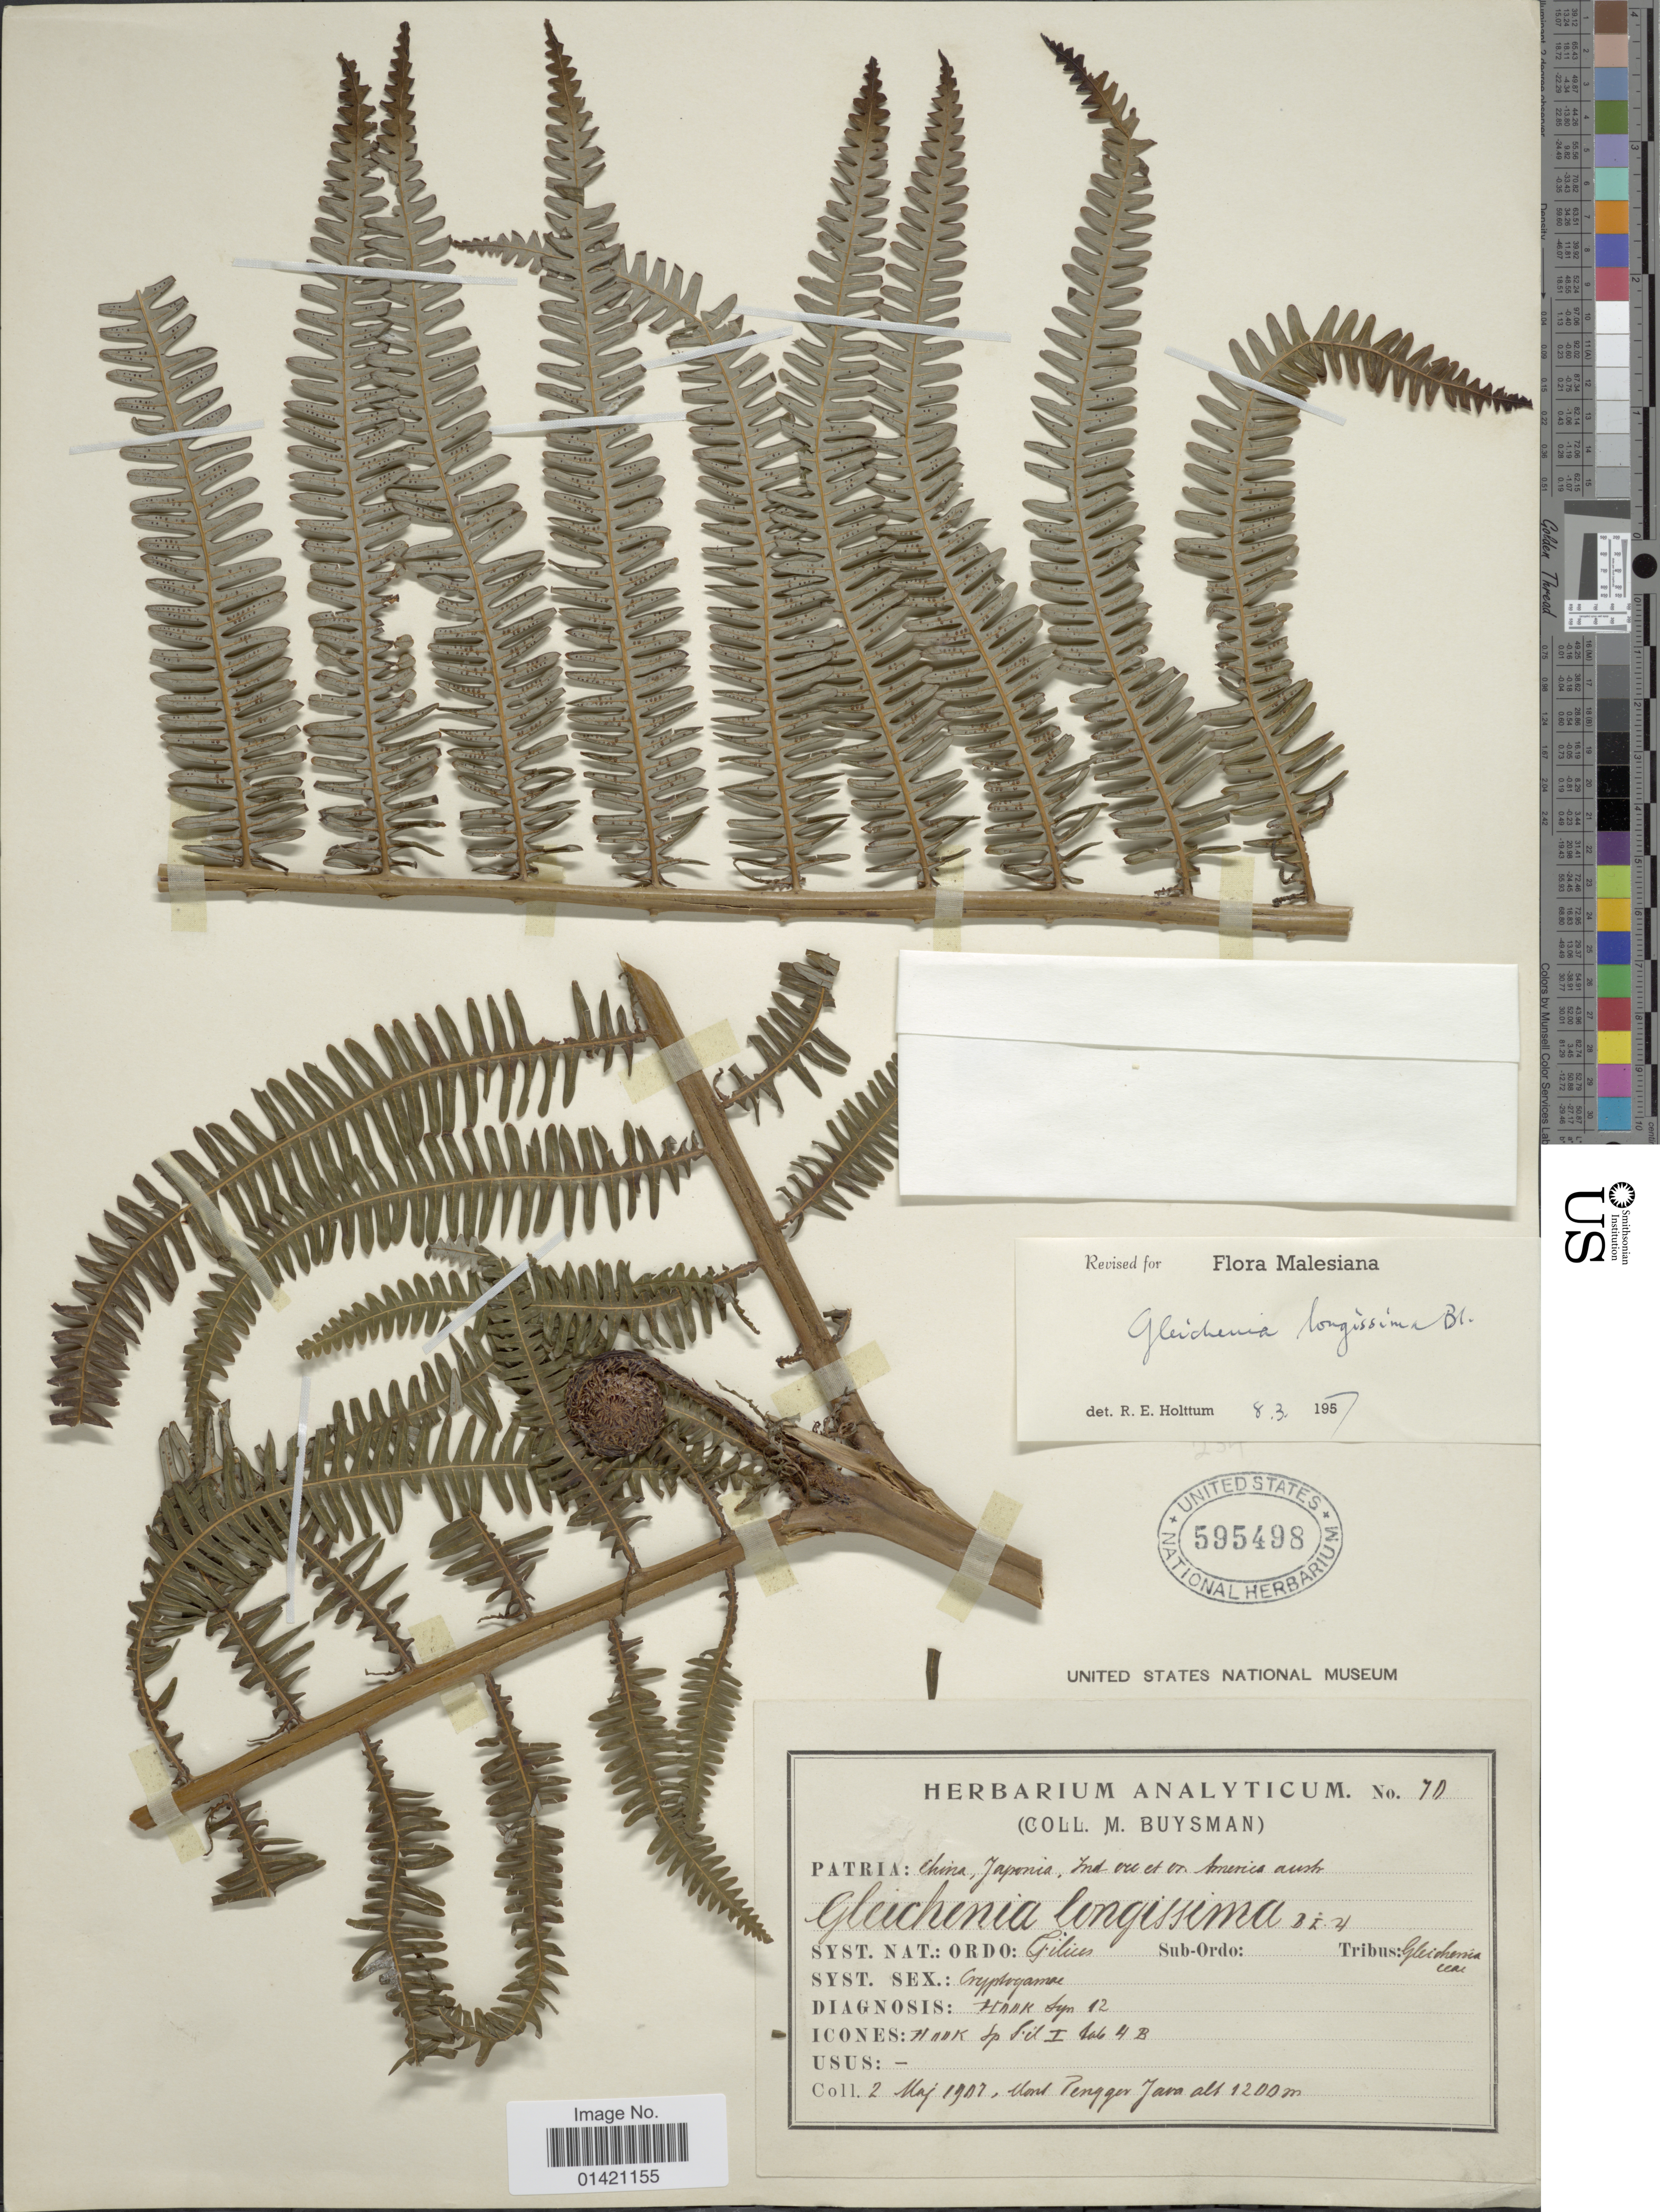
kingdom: Plantae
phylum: Tracheophyta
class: Polypodiopsida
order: Gleicheniales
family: Gleicheniaceae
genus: Diplopterygium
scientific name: Diplopterygium longissimum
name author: (Blume) Nakai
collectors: M. Buysman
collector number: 70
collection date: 1907-05-02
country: Indonesia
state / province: Java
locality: Mont Pengger. China, Japonia, Ind or et or. America austr. [interpreted]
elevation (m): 1200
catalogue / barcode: US 595498